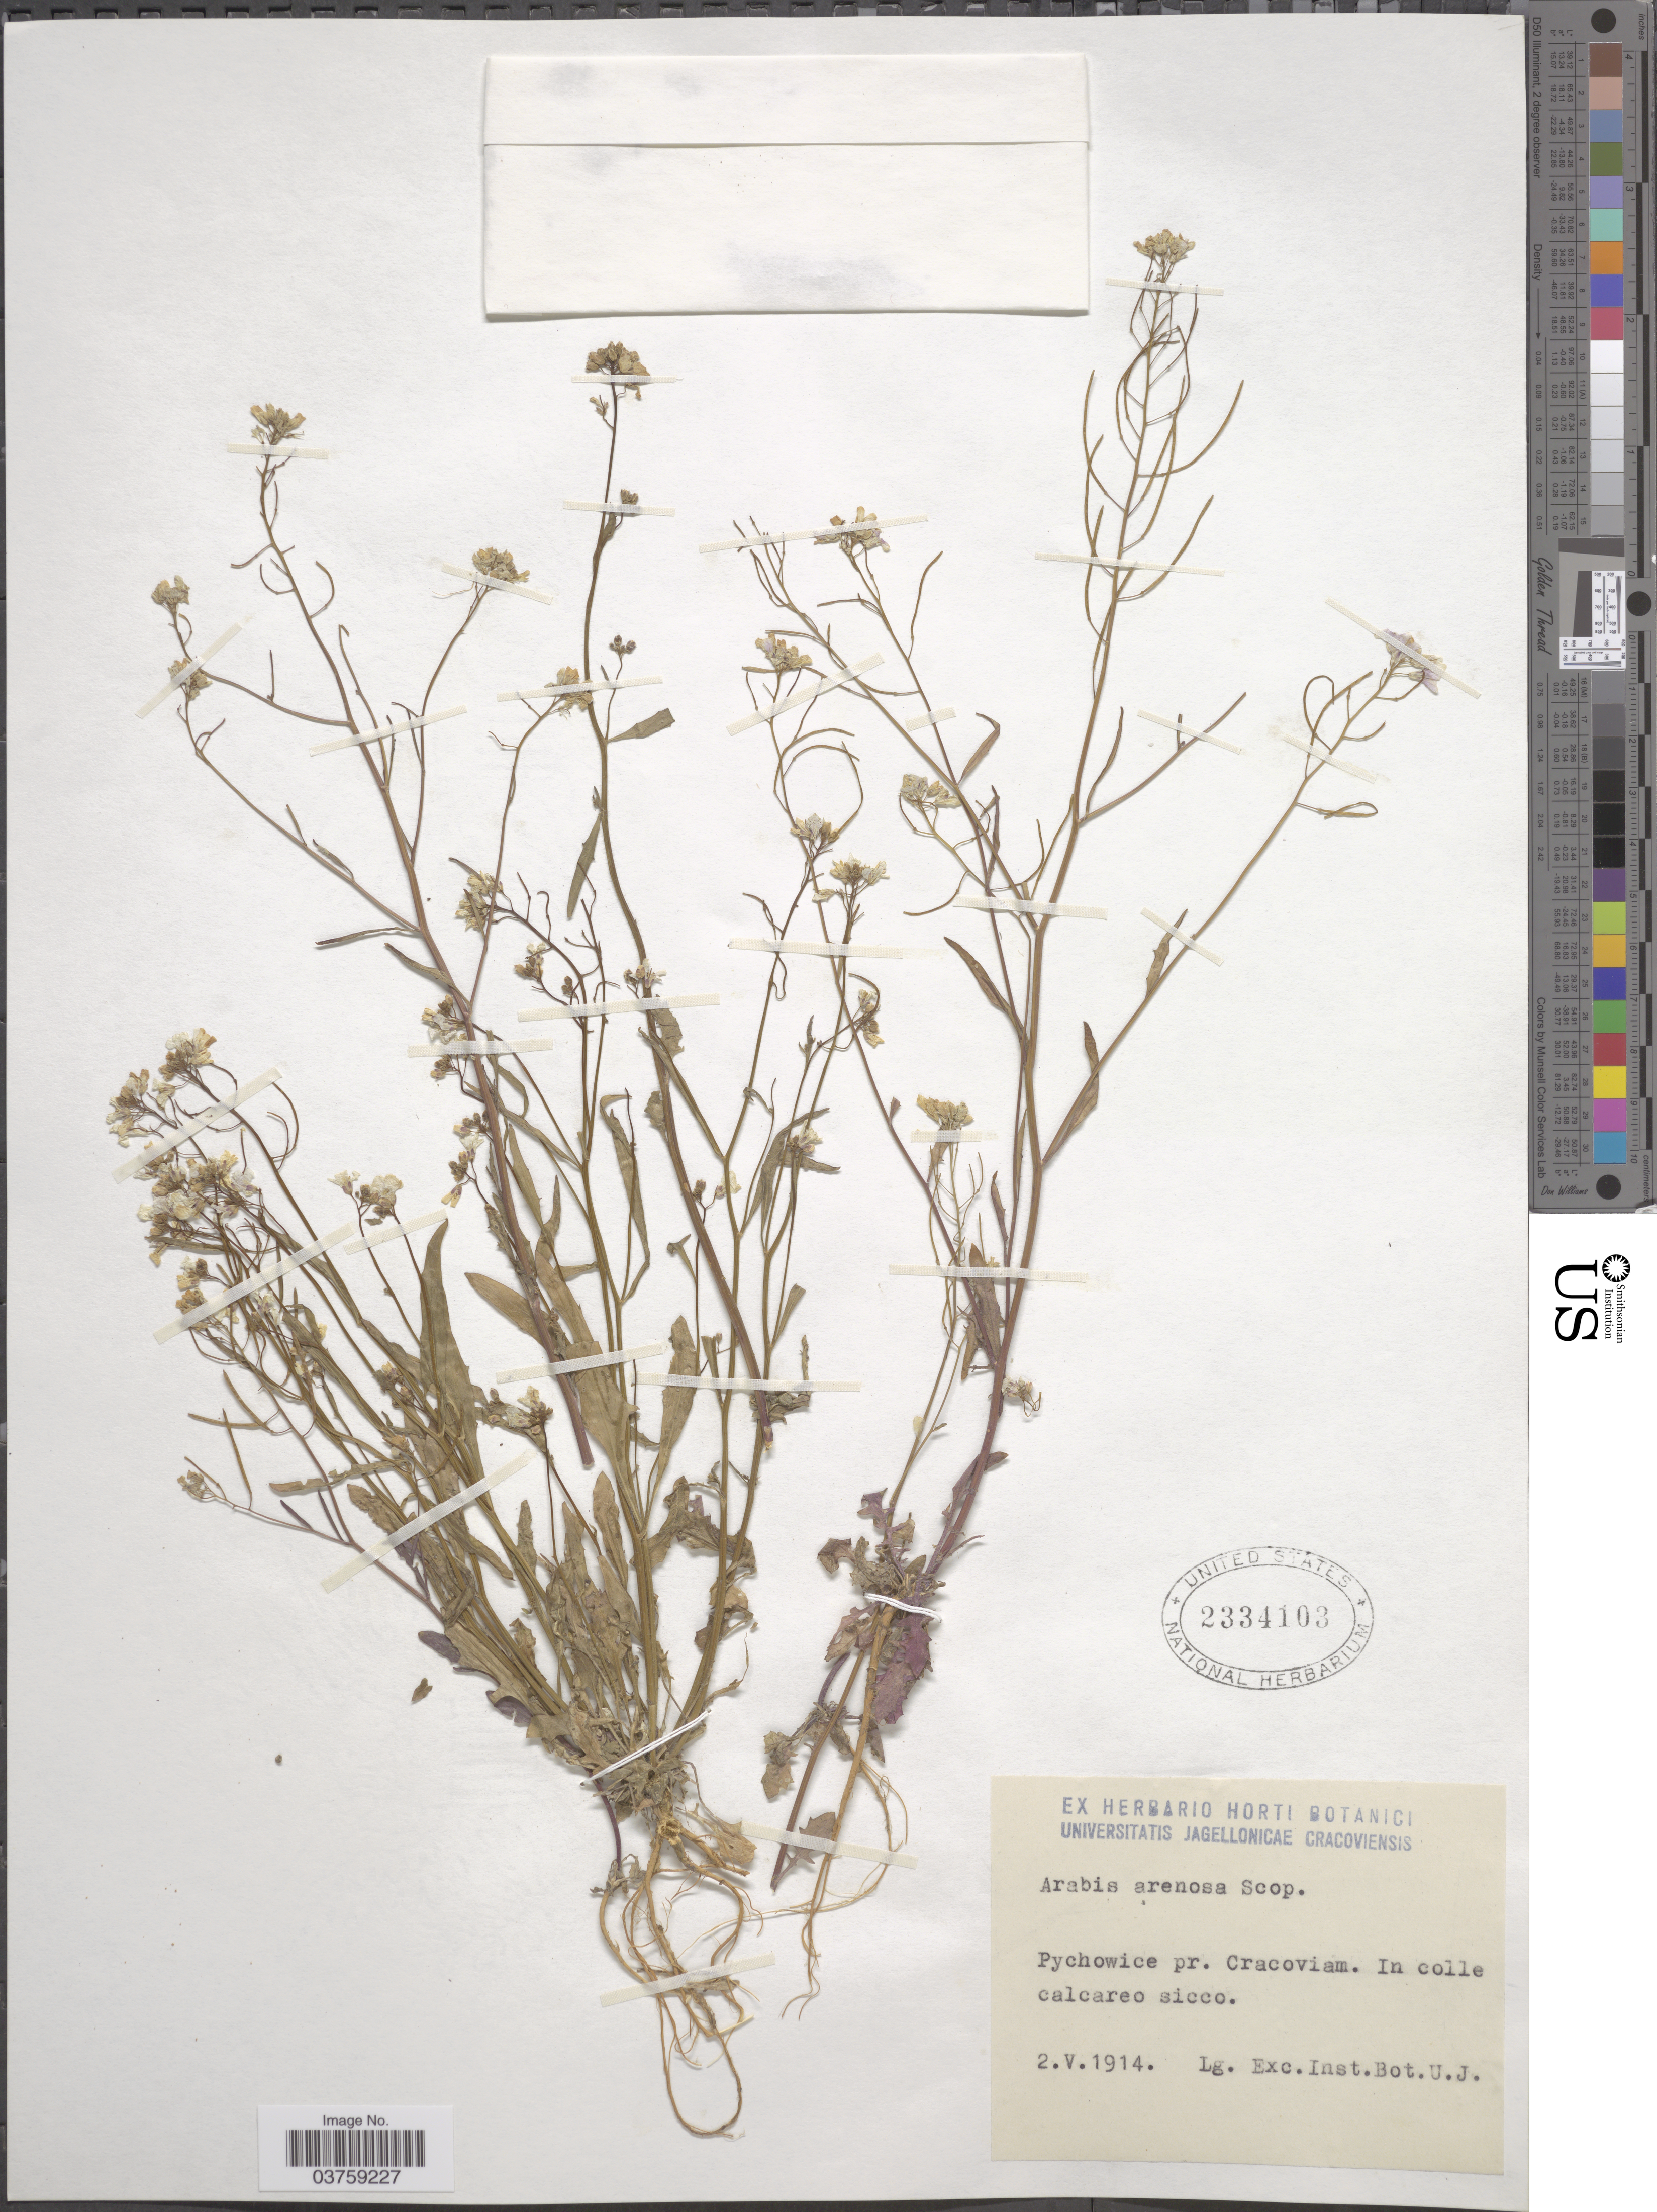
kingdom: Plantae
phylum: Tracheophyta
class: Magnoliopsida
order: Brassicales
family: Brassicaceae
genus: Arabis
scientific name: Arabis arenosa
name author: (L.) Scop.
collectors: Exch. Inst. Bot. U.J.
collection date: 1914-05-02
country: Poland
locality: Pychowice pr. Cracoviam. In colle calcareo sicco.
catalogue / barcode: US 2334103